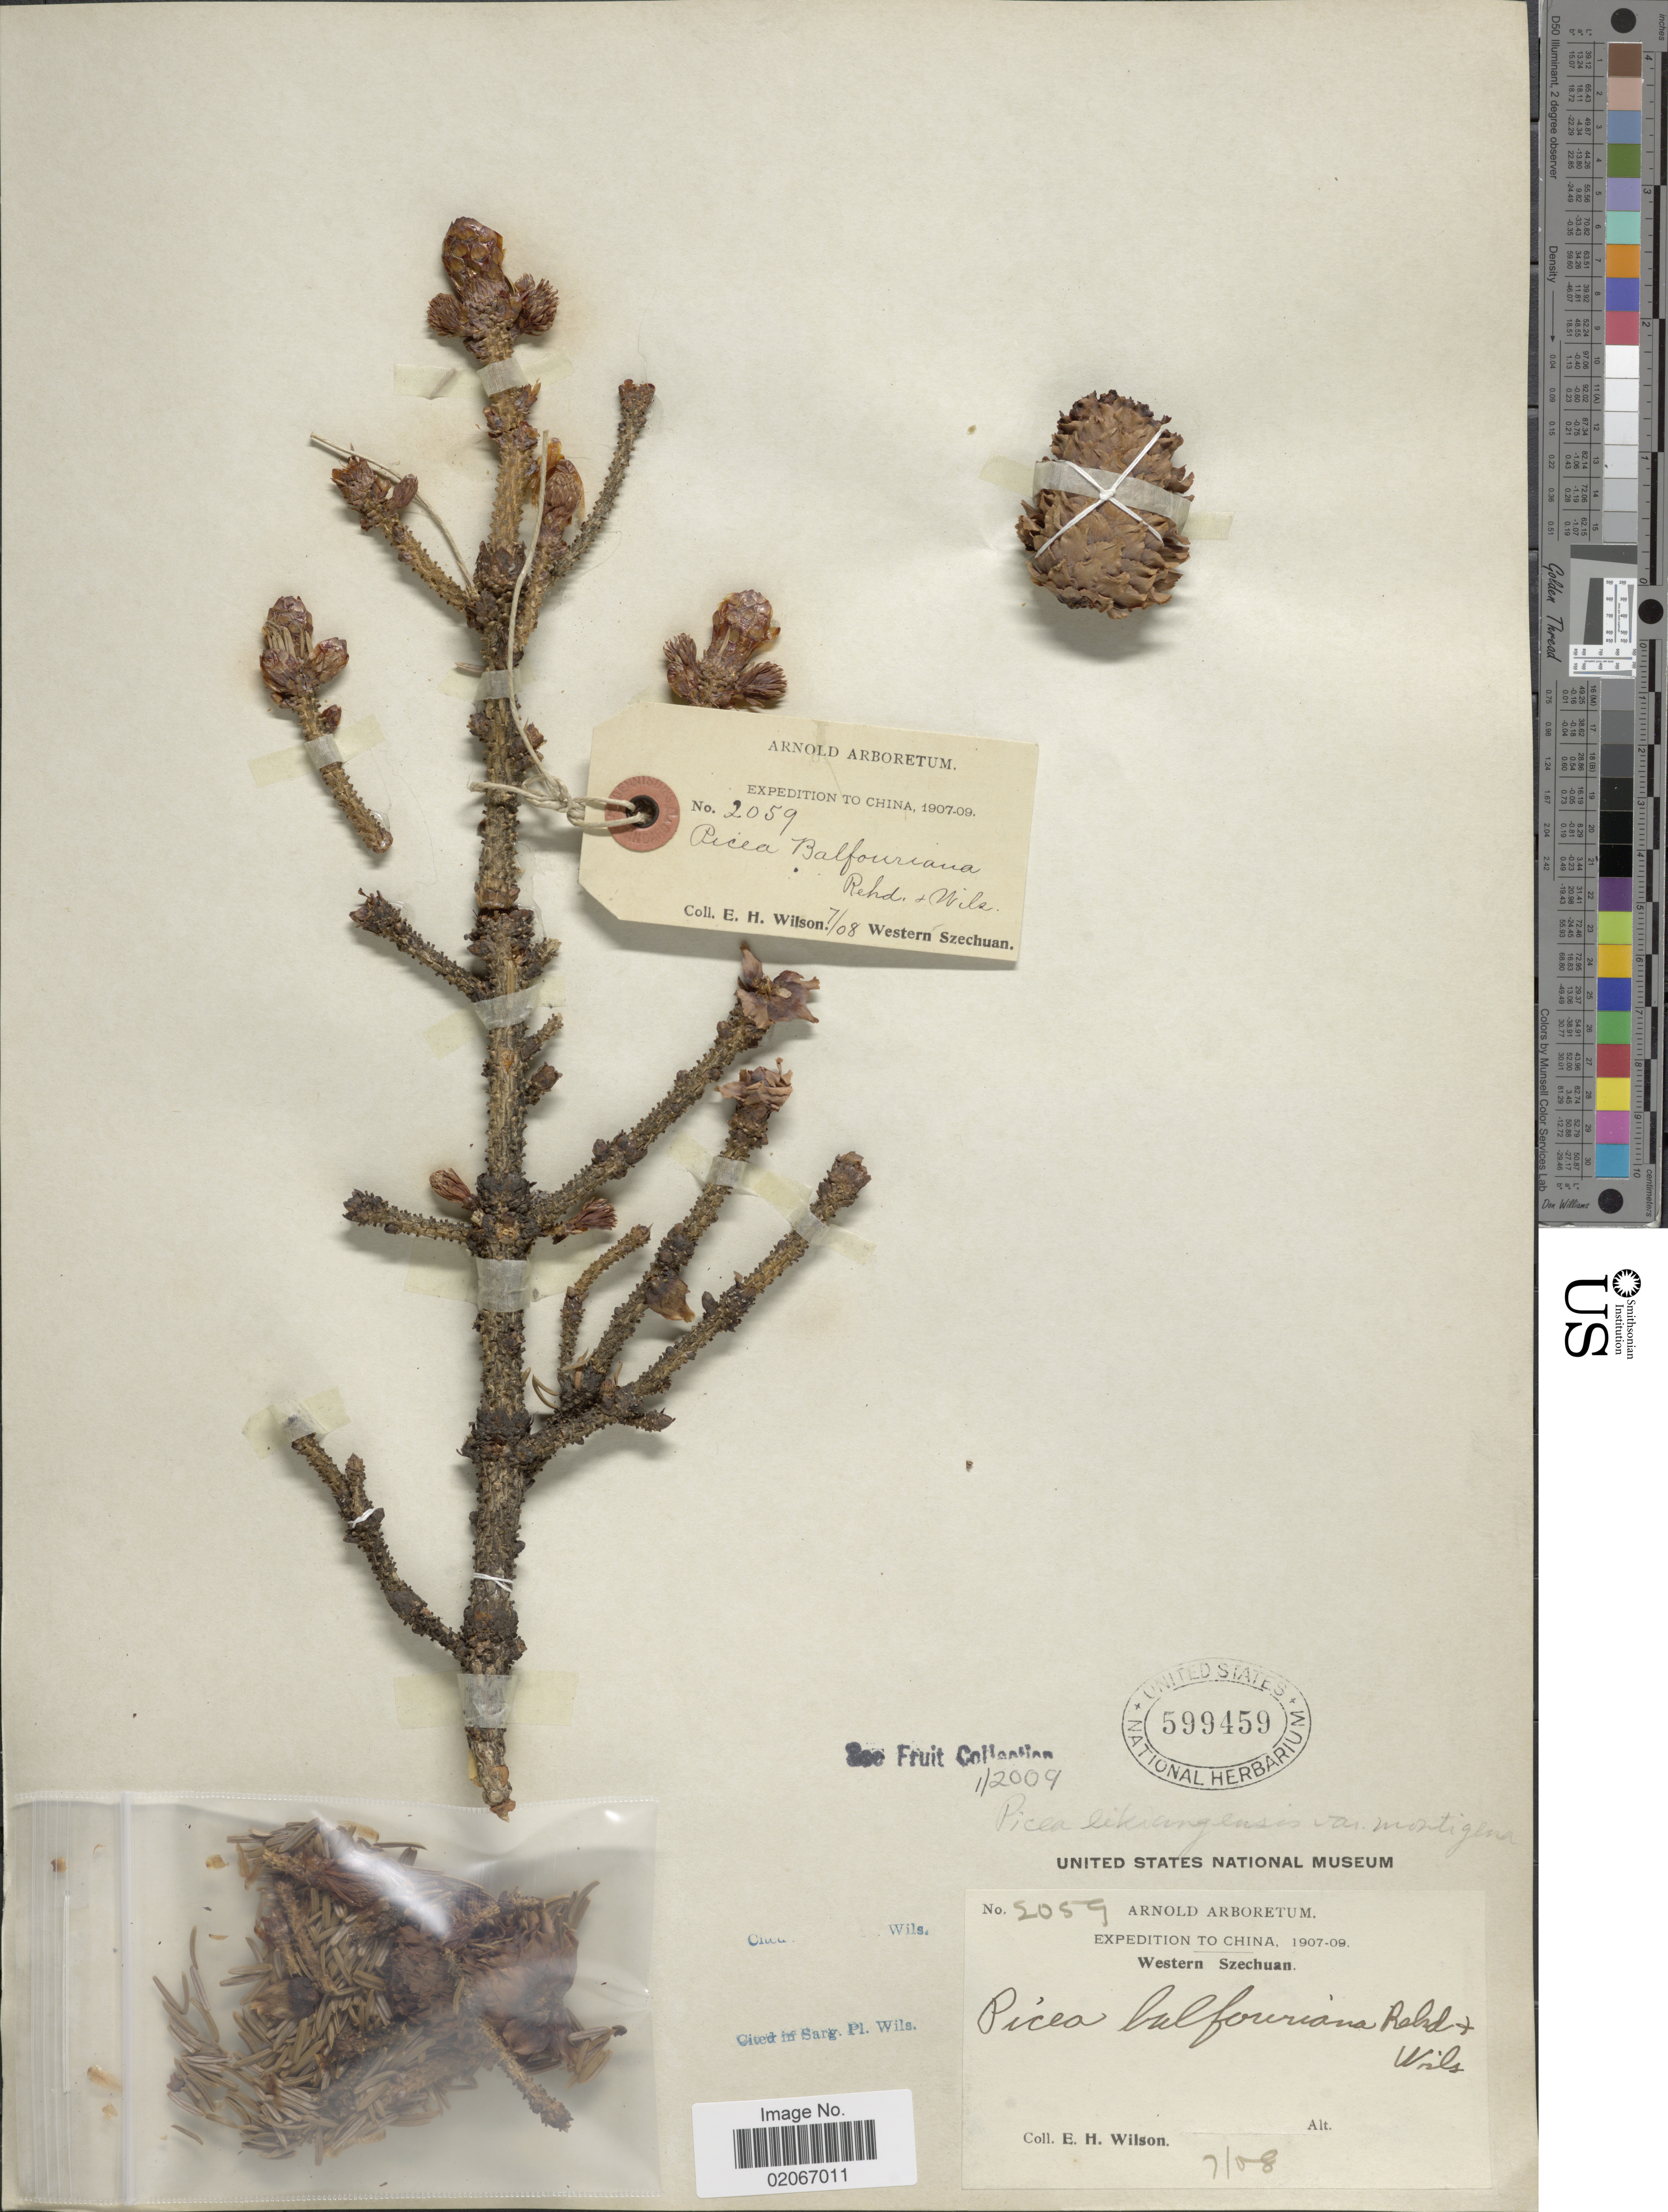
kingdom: Plantae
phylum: Tracheophyta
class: Pinopsida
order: Pinales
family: Pinaceae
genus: Picea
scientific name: Picea likiangensis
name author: (Franch.) E. Pritz.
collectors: E. Wilson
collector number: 2059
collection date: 1908-07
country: China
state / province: Sichuan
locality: Western Szechuan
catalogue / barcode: US 599459